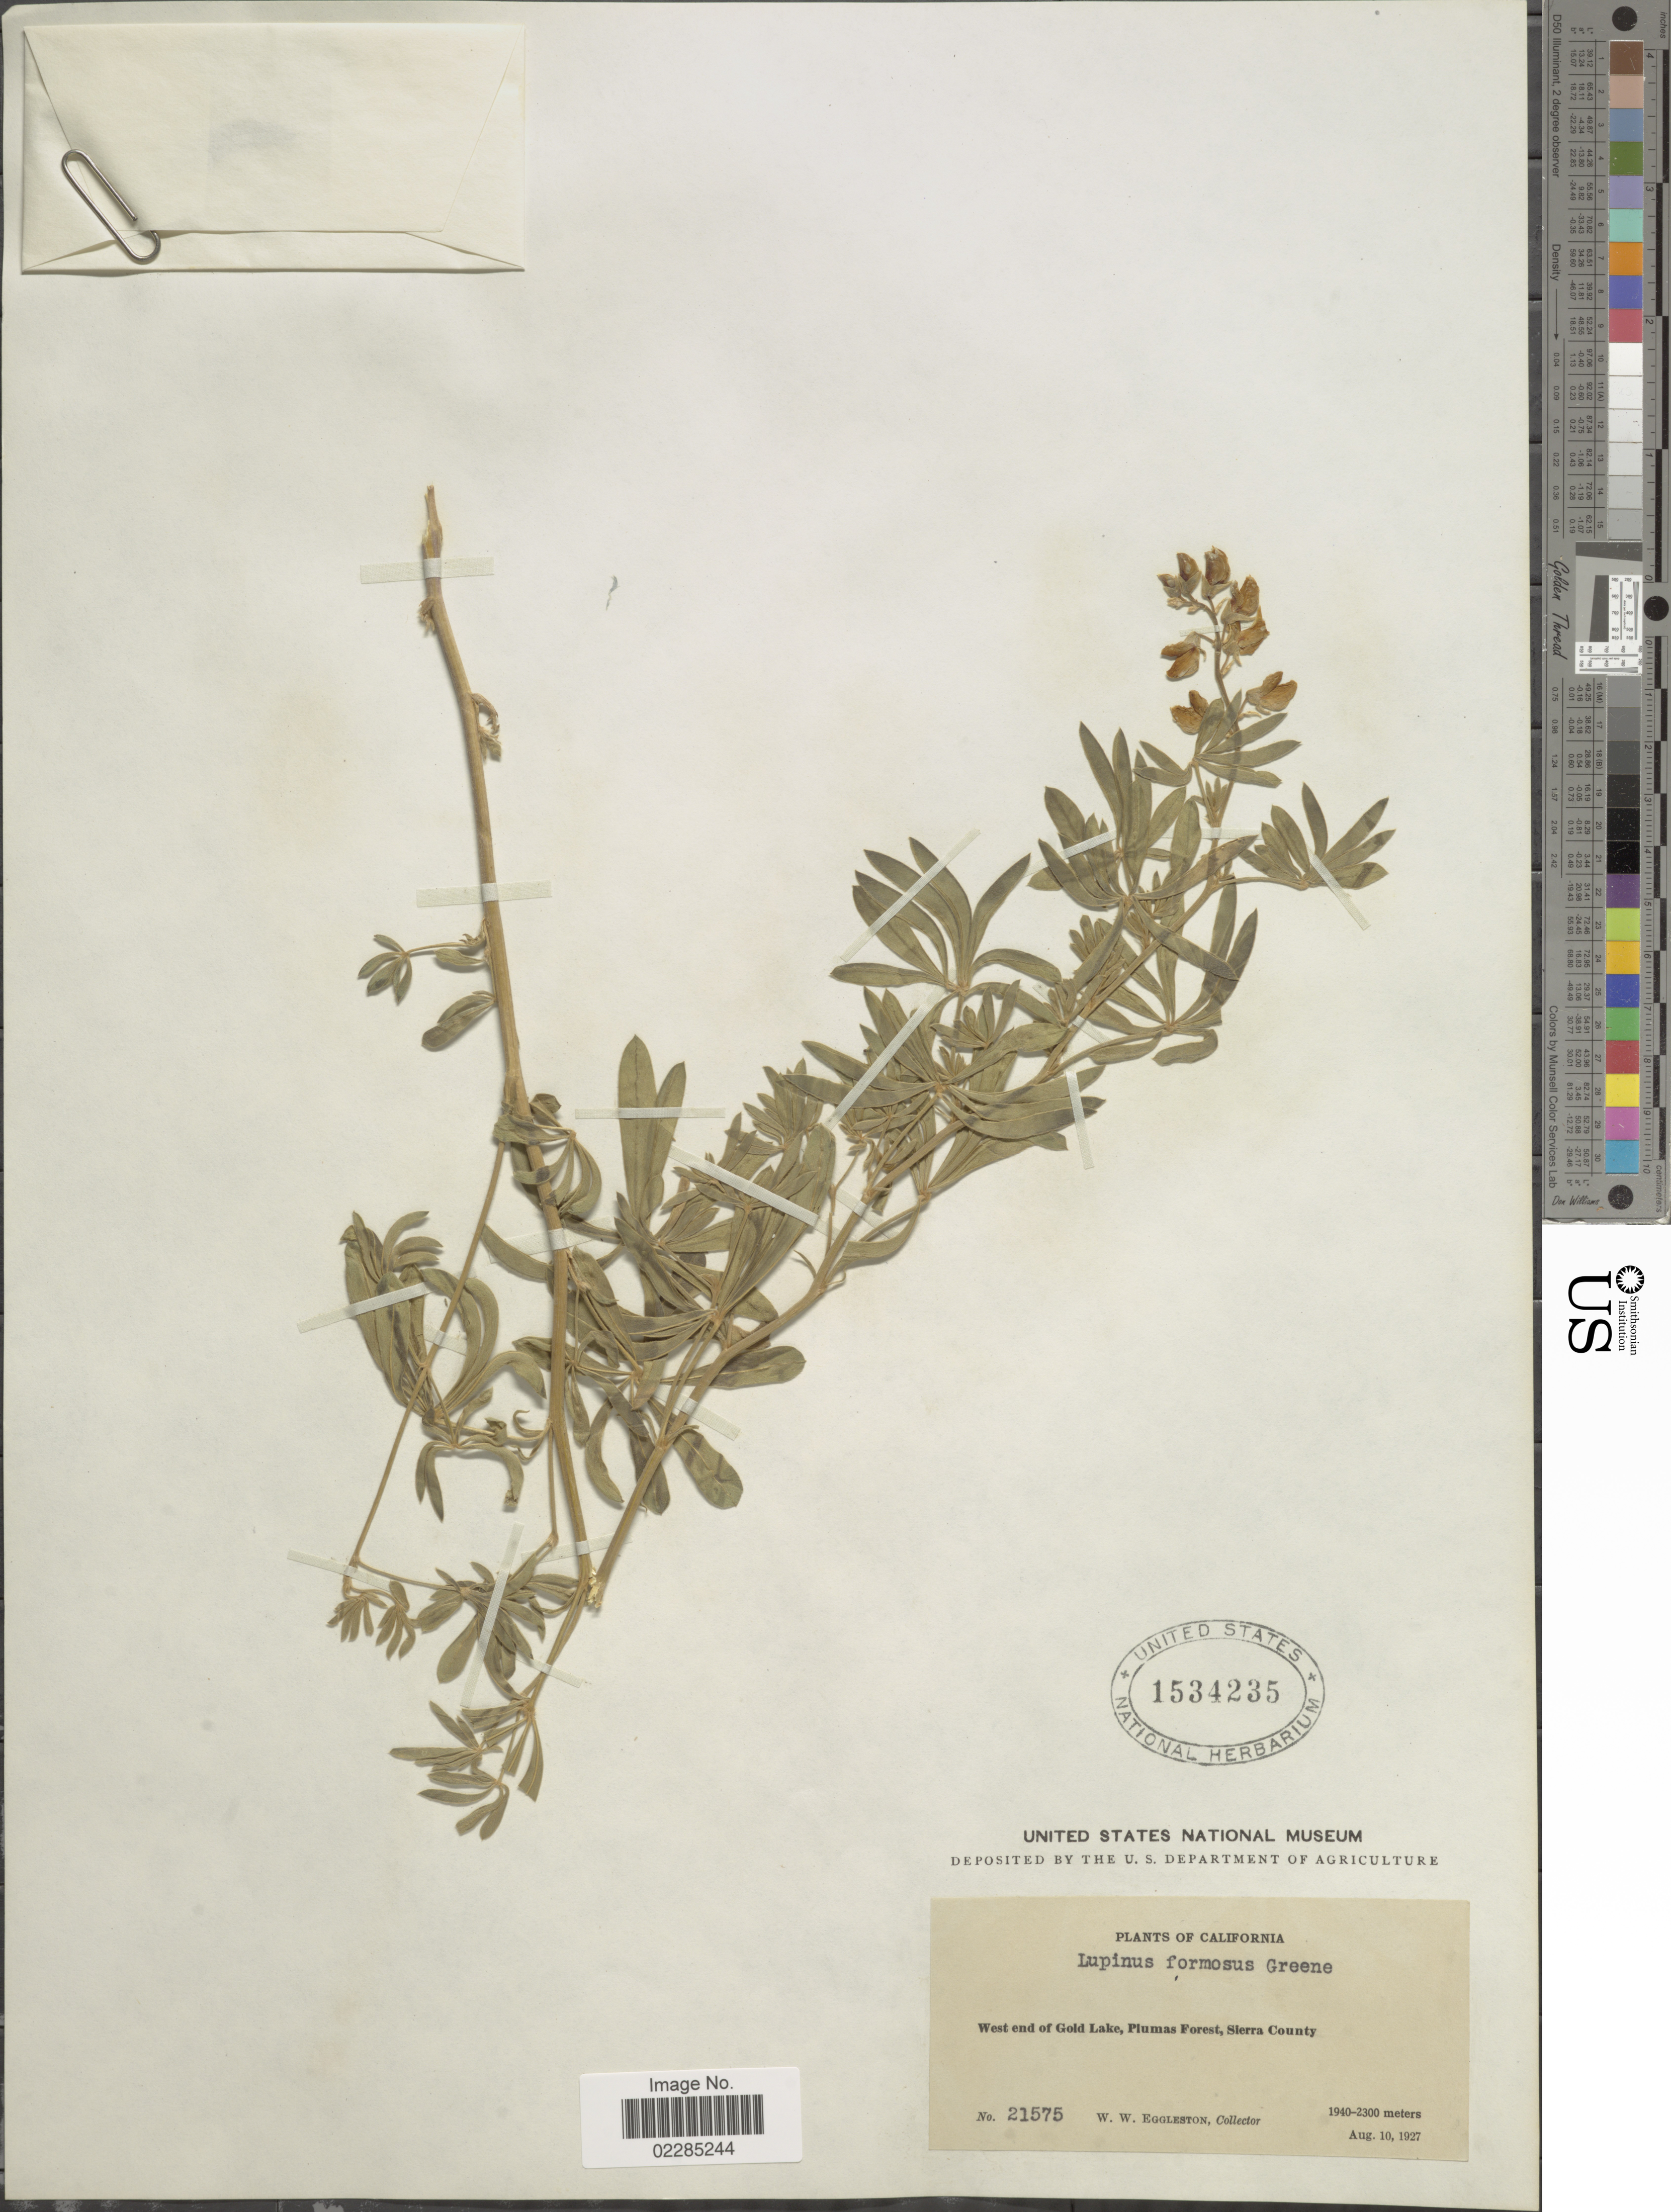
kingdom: Plantae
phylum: Tracheophyta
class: Magnoliopsida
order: Fabales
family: Fabaceae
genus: Lupinus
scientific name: Lupinus formosus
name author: Greene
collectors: W. W. Eggleston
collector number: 21575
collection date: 1927-08-10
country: United States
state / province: California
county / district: Sierra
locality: West end of Gold Lake, Plumas Forest, Sierra County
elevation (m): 1940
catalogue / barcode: US 1534235